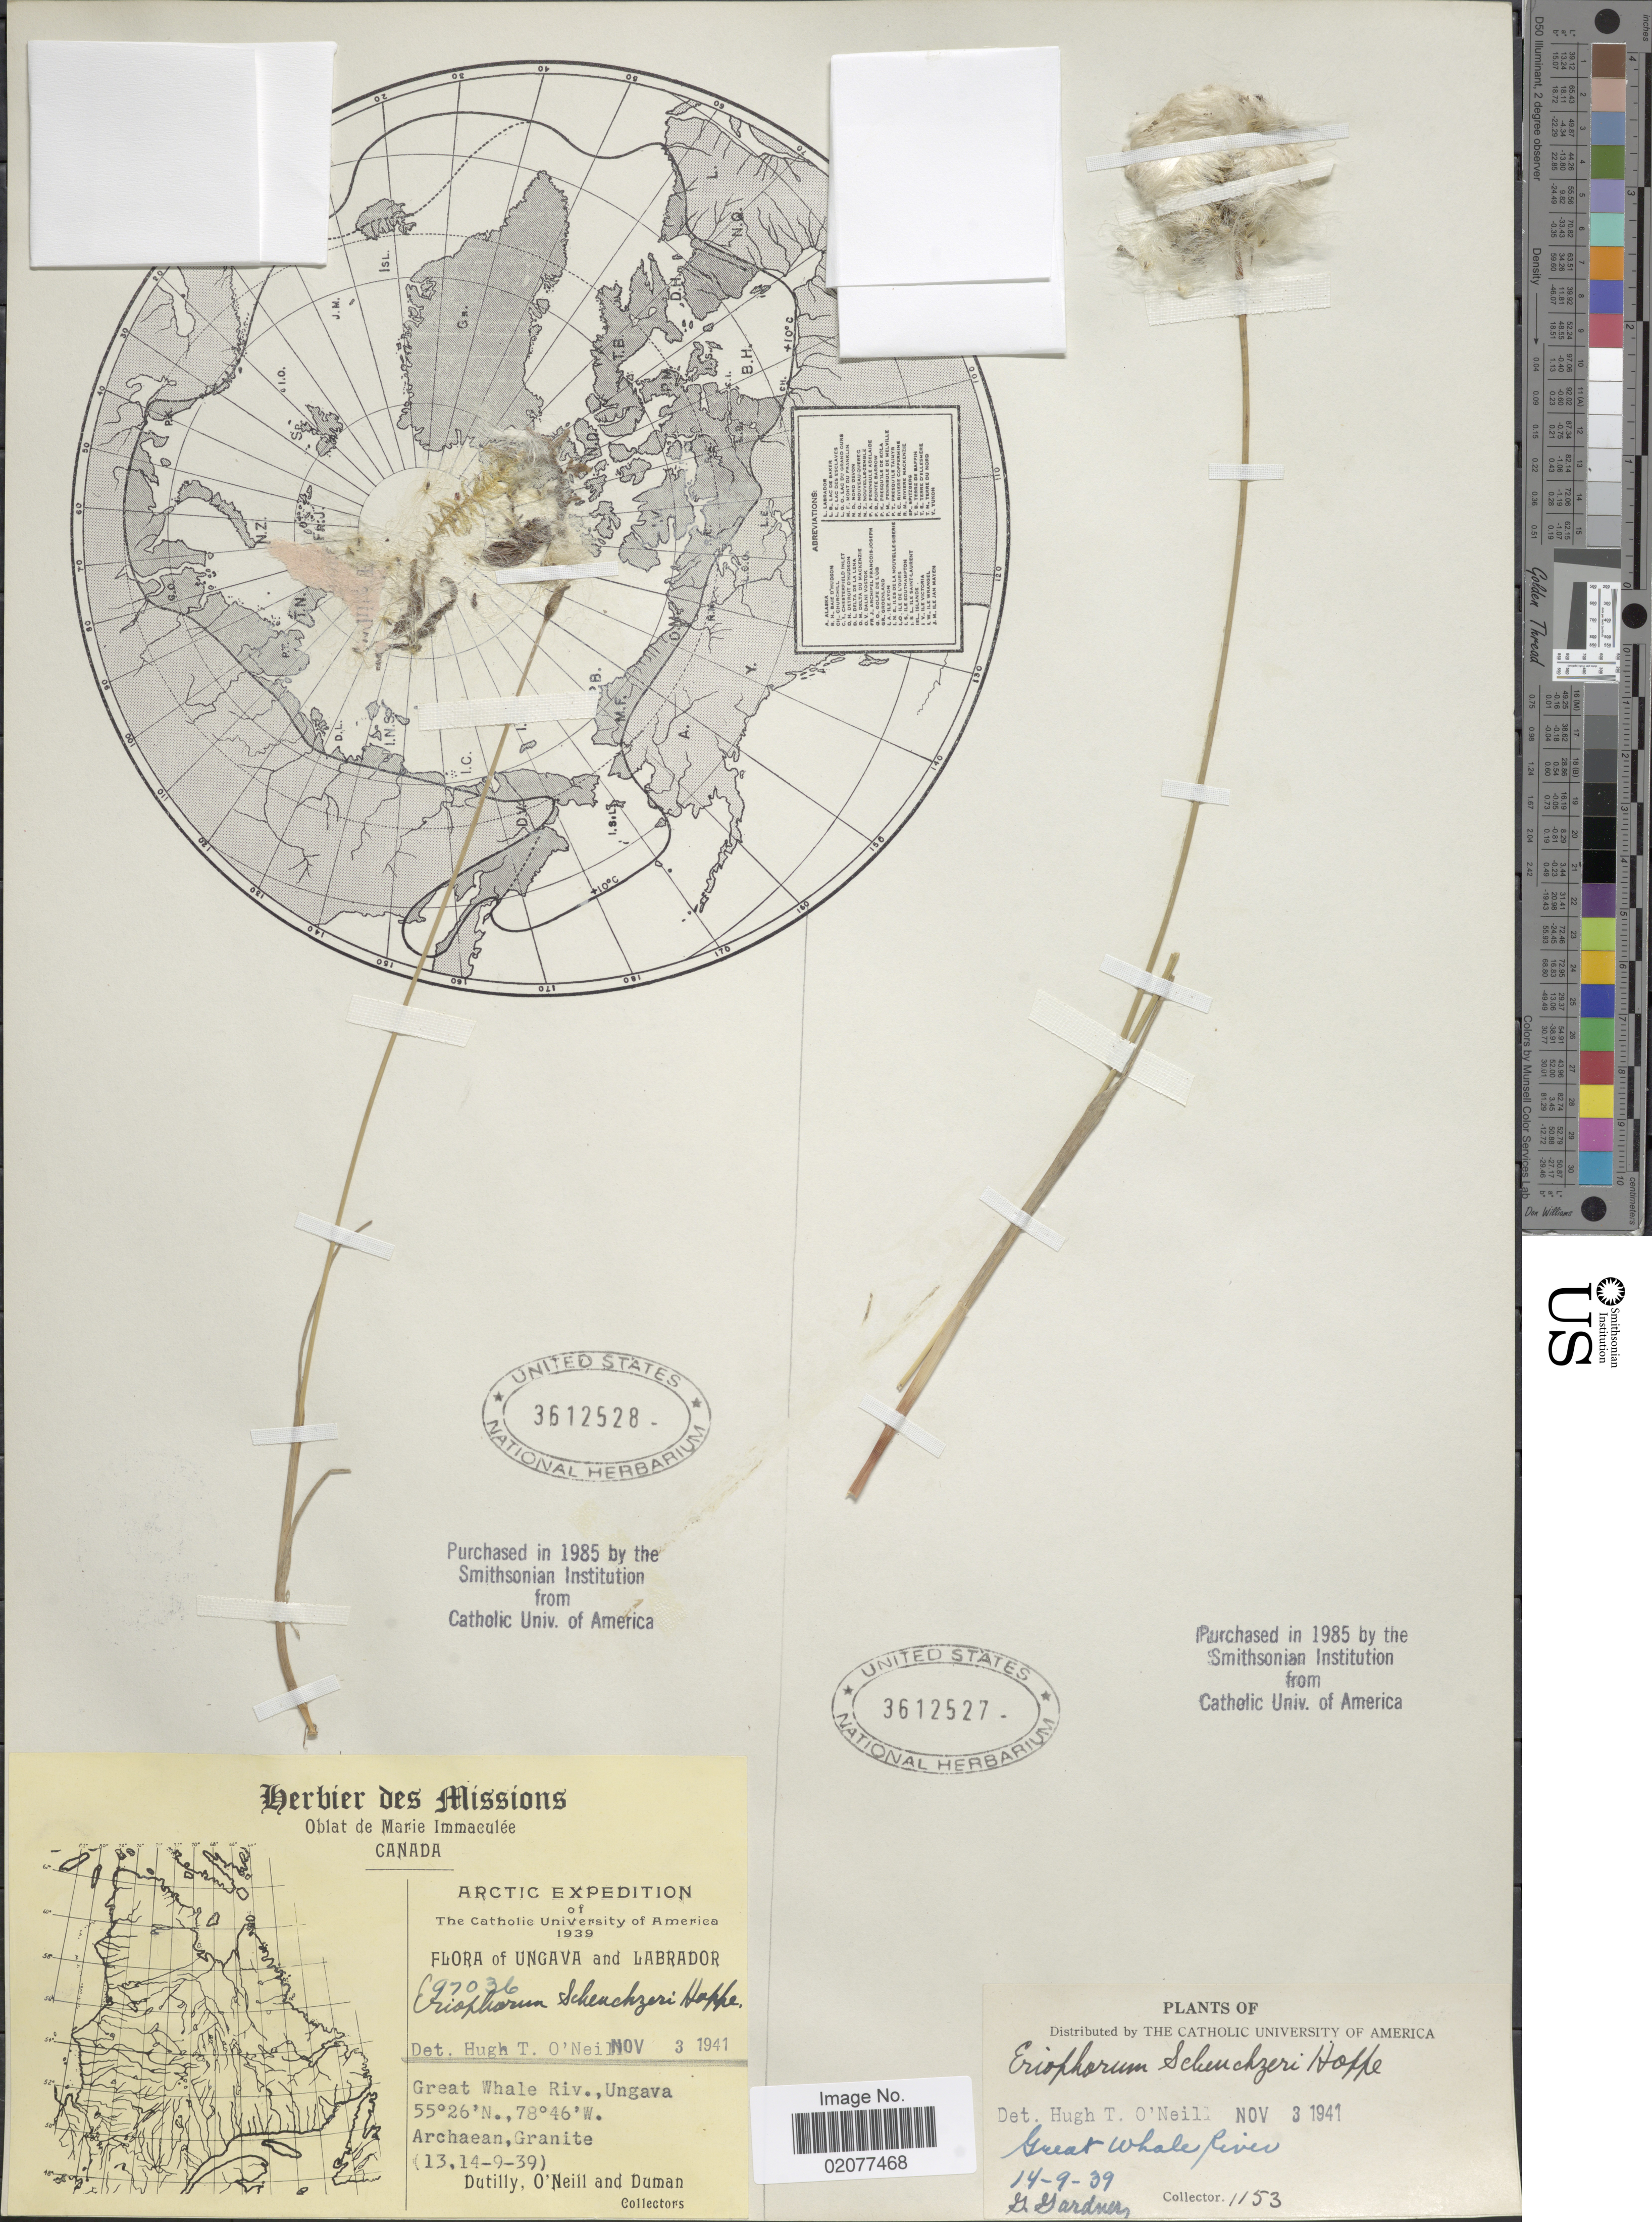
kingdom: Plantae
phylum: Tracheophyta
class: Liliopsida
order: Poales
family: Cyperaceae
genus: Eriophorum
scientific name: Eriophorum scheuchzeri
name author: Hoppe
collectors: G. Gardner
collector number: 1153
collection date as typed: Transcribed d/m/y: 14/9/39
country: Canada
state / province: Quebec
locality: Great Whale River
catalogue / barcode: US 3612527